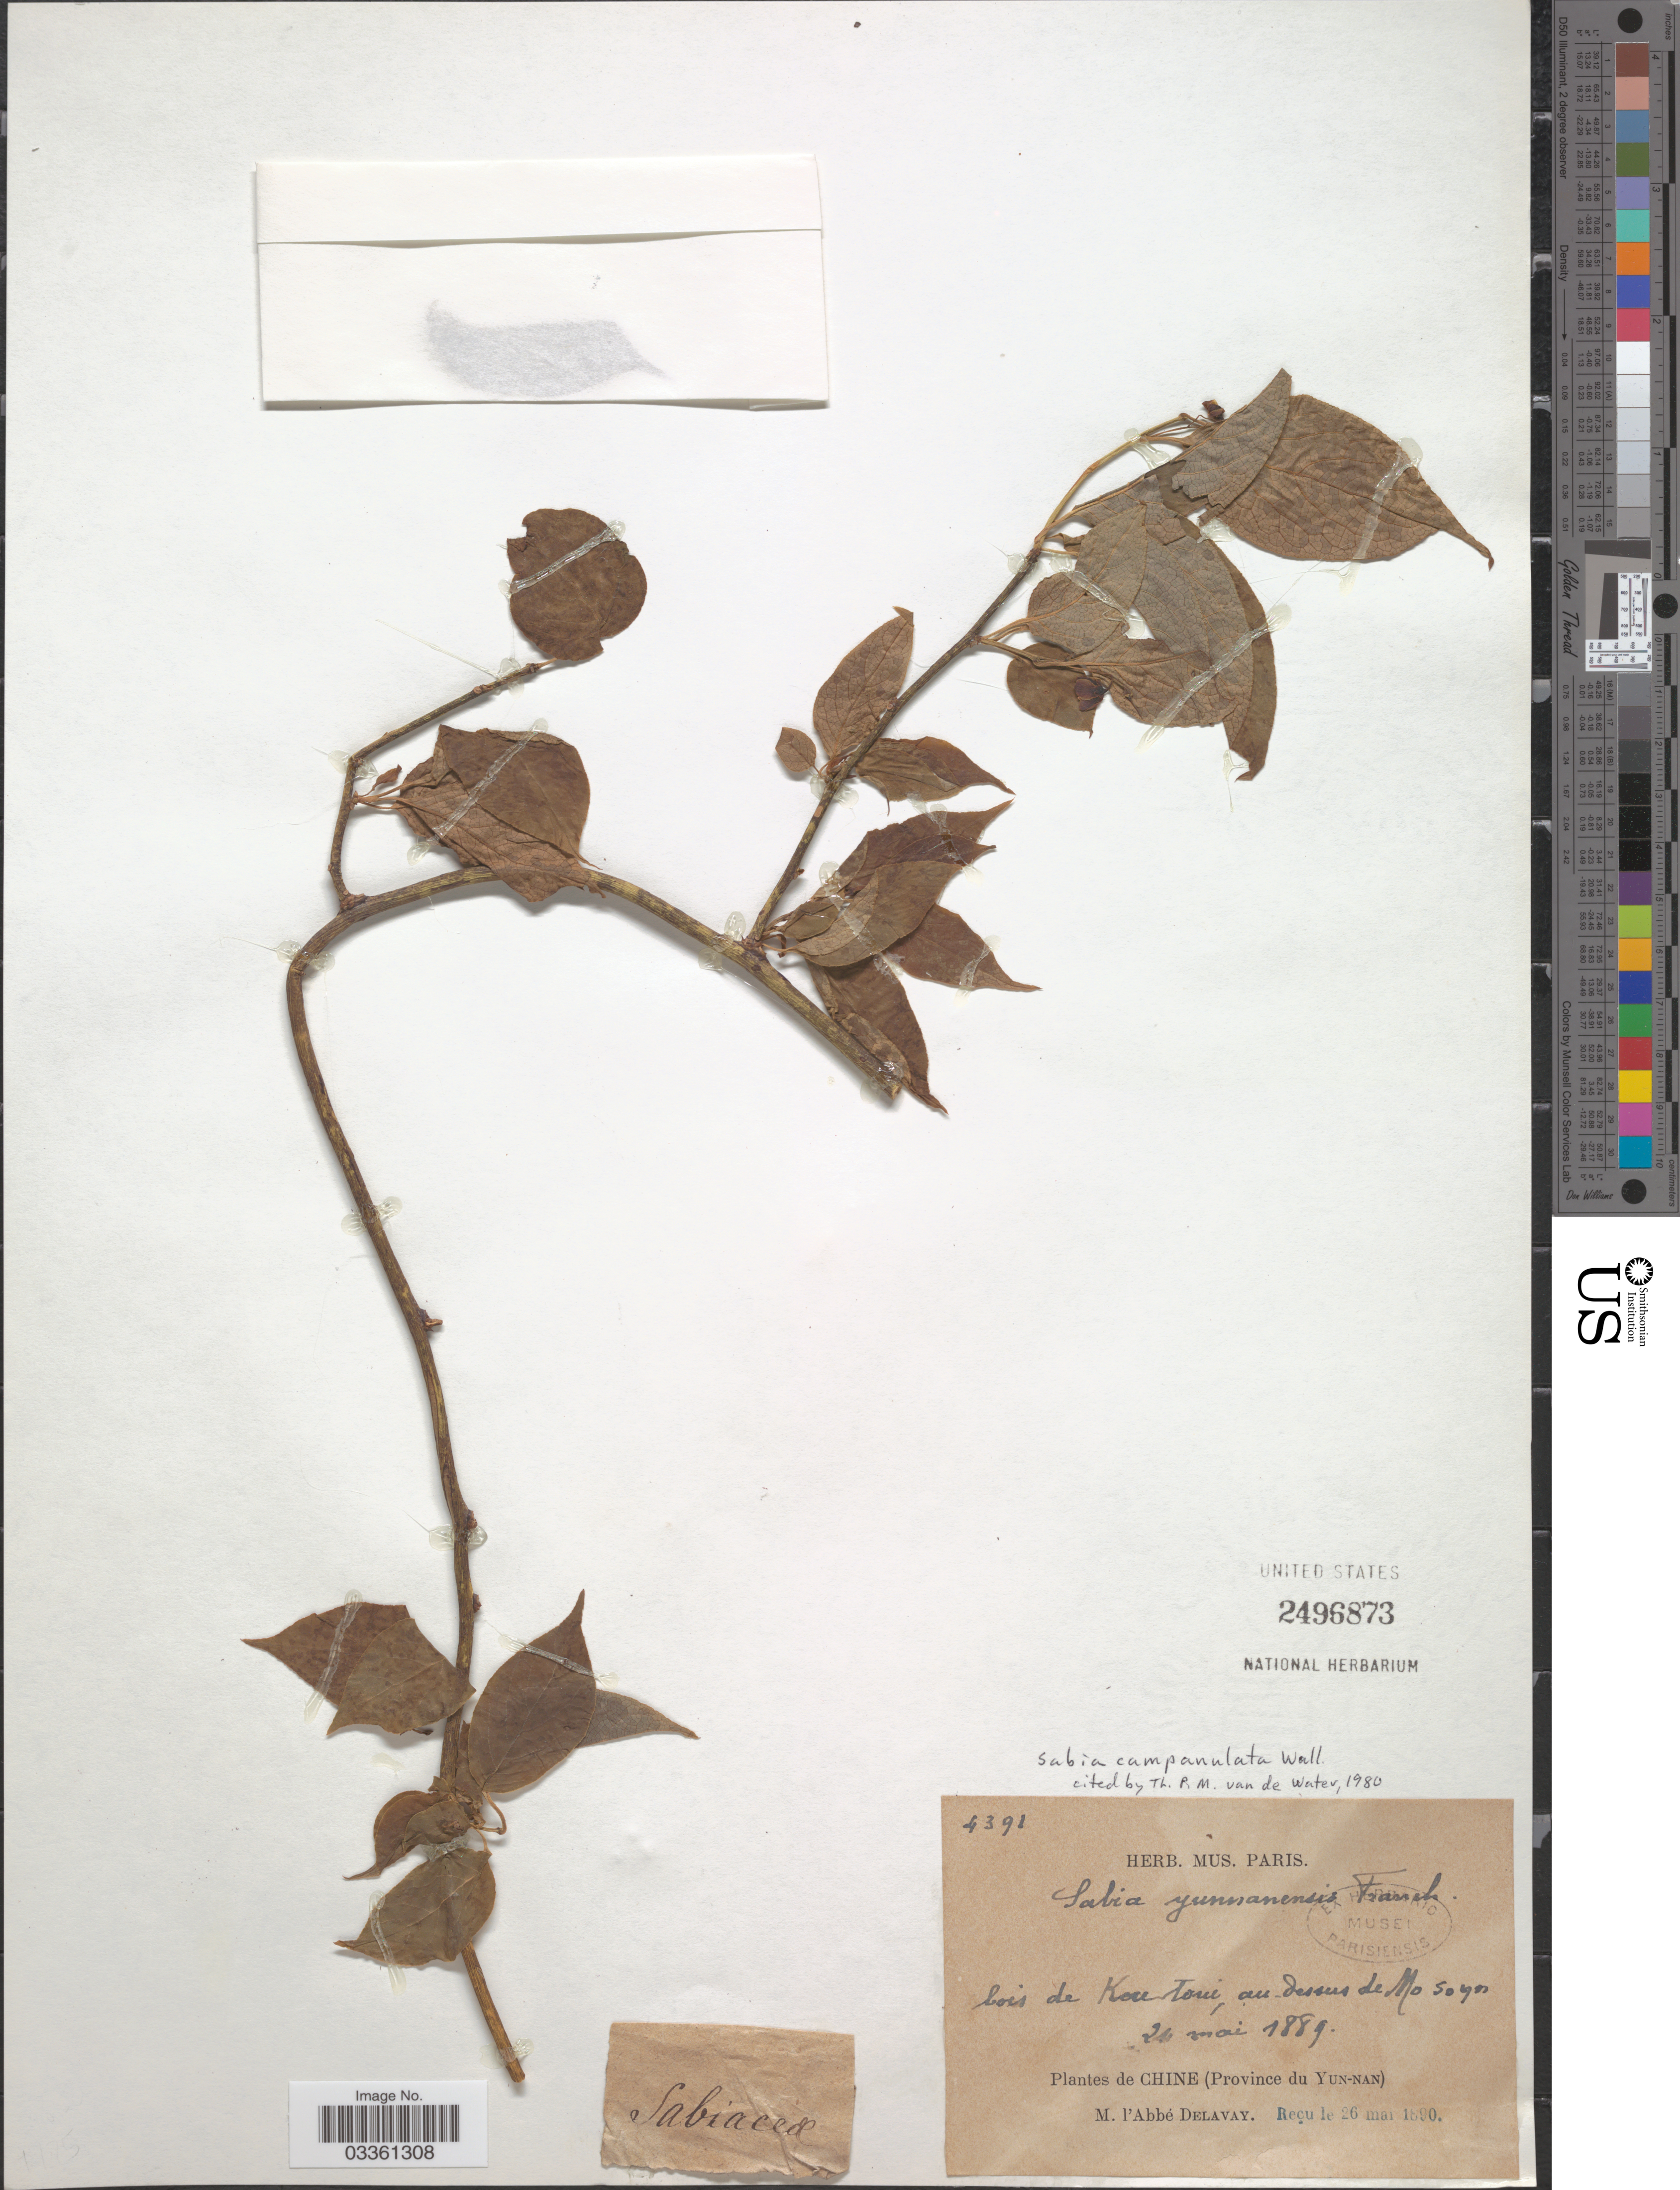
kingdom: Plantae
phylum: Tracheophyta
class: Magnoliopsida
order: Proteales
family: Sabiaceae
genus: Sabia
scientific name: Sabia campanulata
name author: Wall.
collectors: P. Delavay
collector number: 4391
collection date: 1889-05-24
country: China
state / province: Yunnan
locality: Bois de Kou Toui, au dessus de Mo so yen [interpreted].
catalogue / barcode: US 2496873